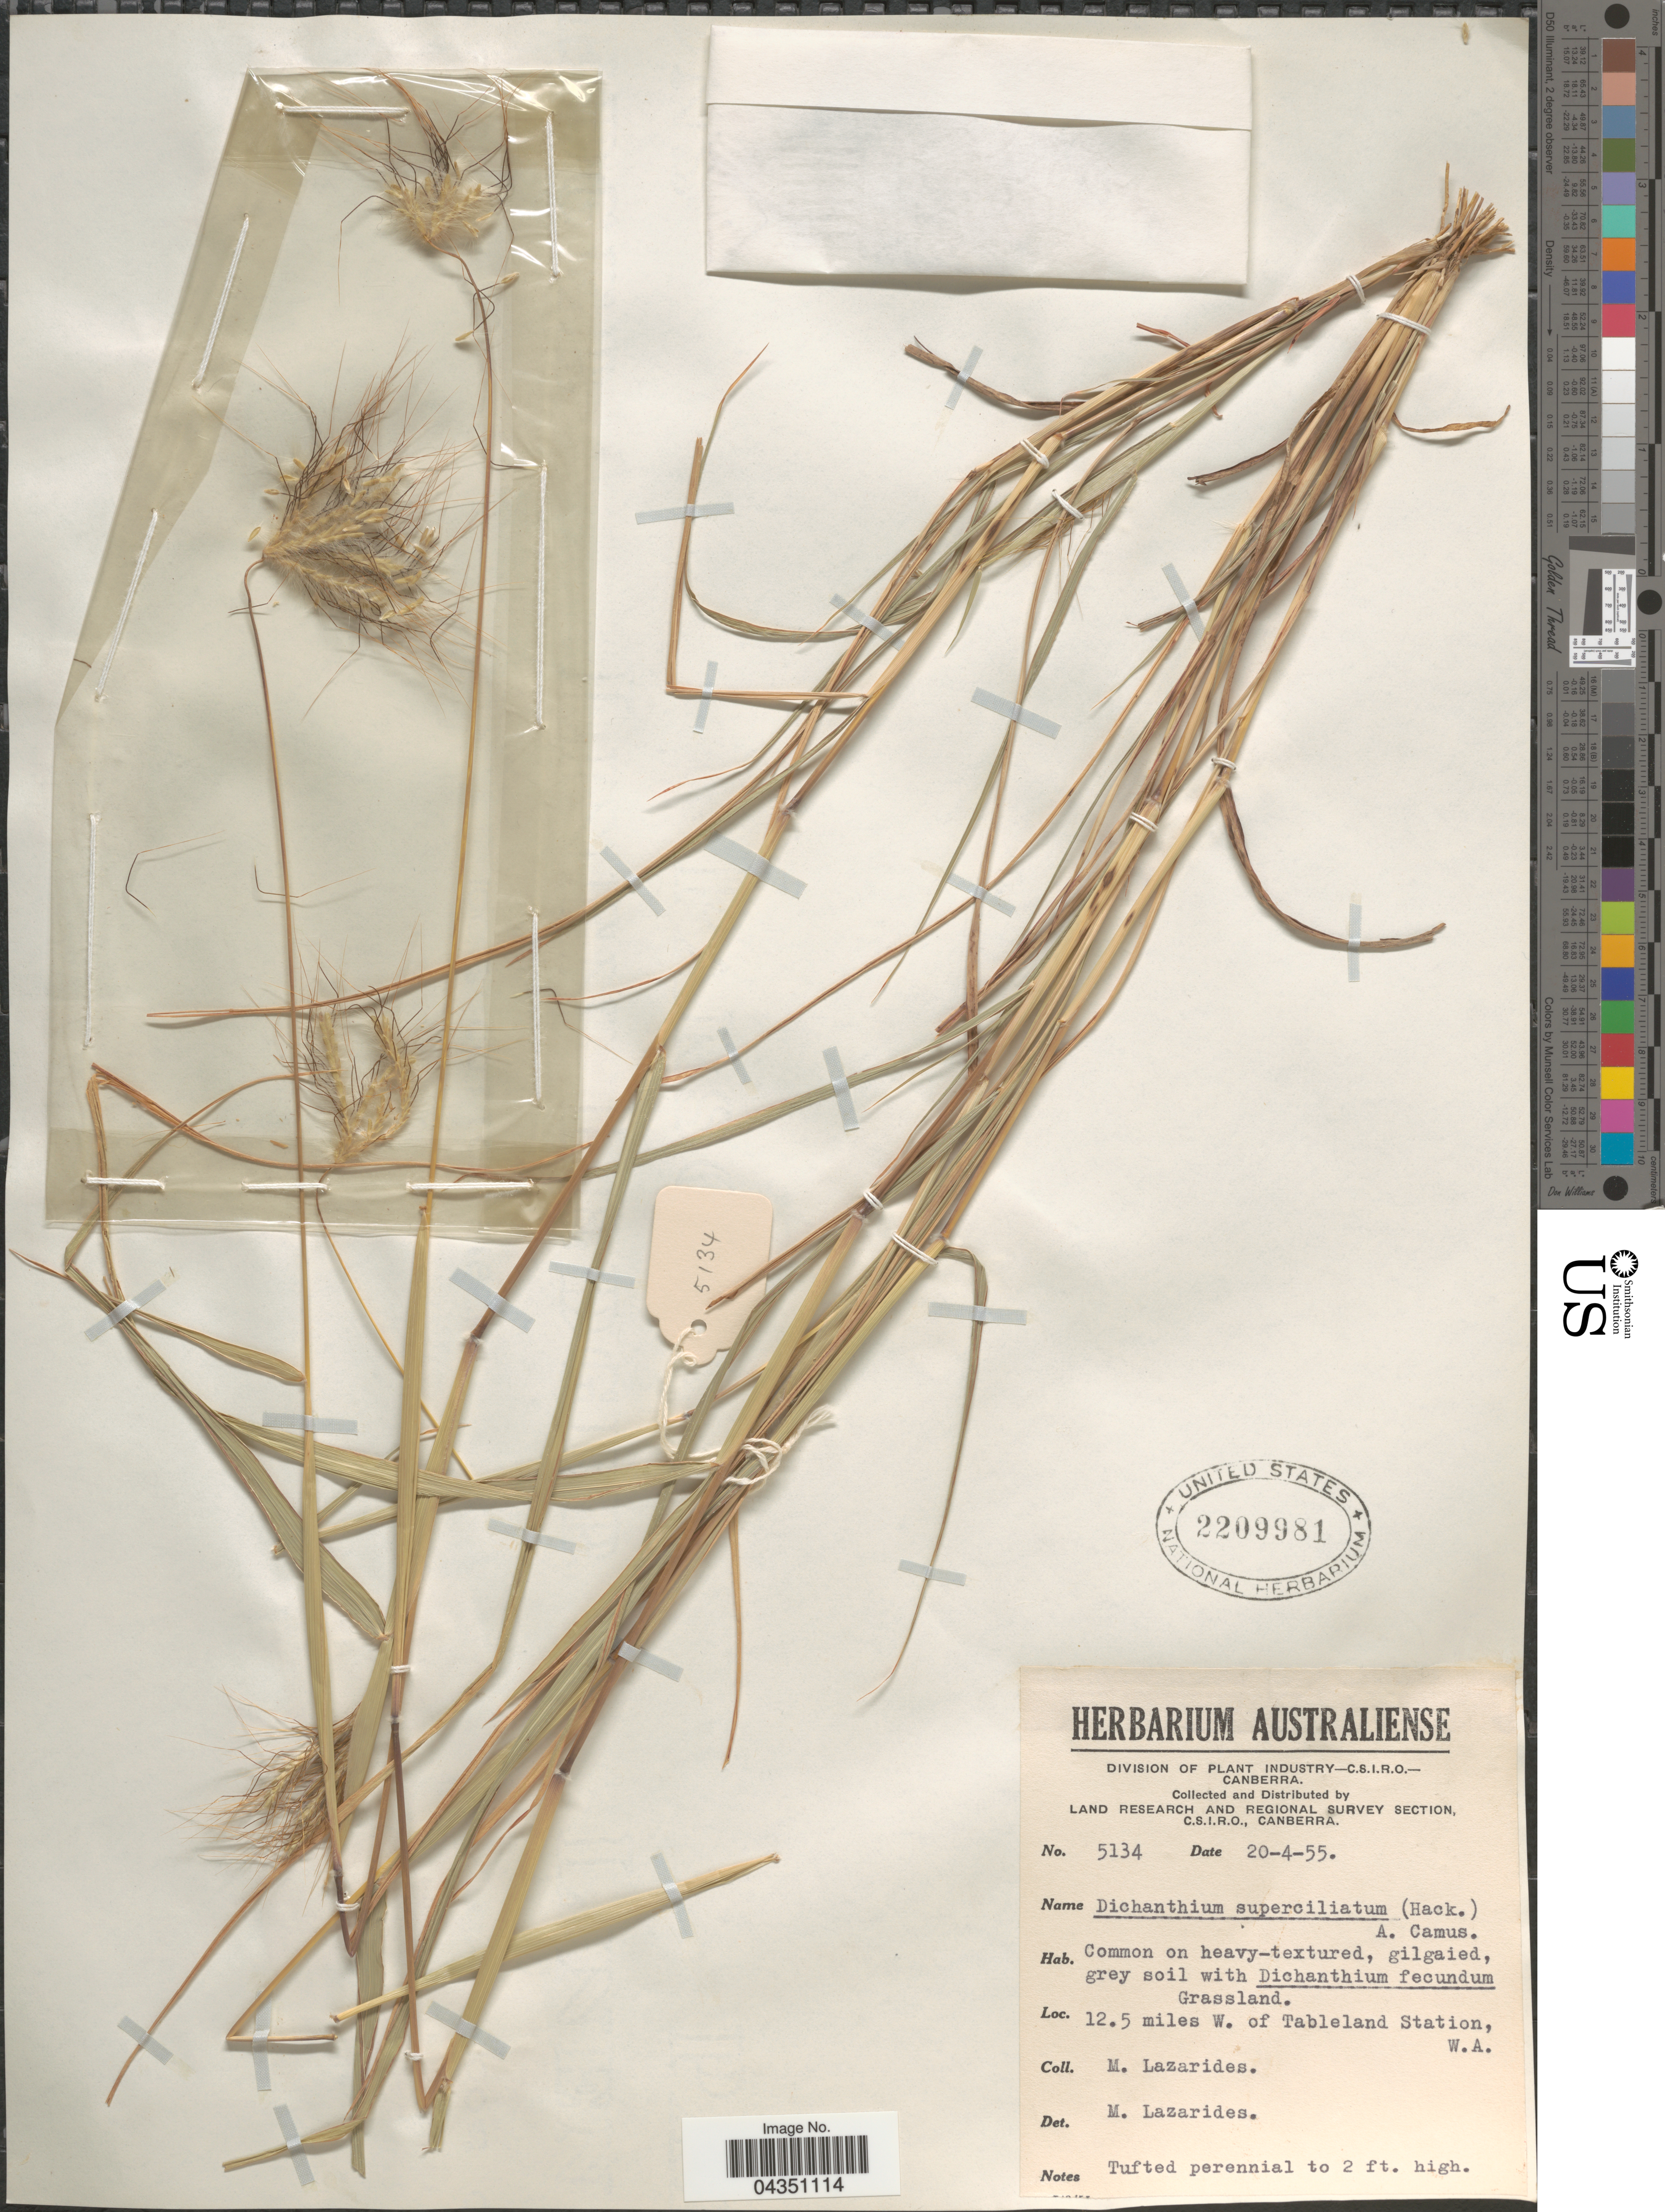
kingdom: Plantae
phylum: Tracheophyta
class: Liliopsida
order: Poales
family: Poaceae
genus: Dichanthium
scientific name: Dichanthium sericeum subsp. polystachyum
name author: (Benth.) B.K. Simon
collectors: M. Lazarides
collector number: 5134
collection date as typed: Transcribed d/m/y: 20/4/55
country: Australia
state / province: Western Australia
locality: Land Research and Regional Survey Section. 12.5 miles W. of Tableland Station, W.A.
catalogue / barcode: US 2209981